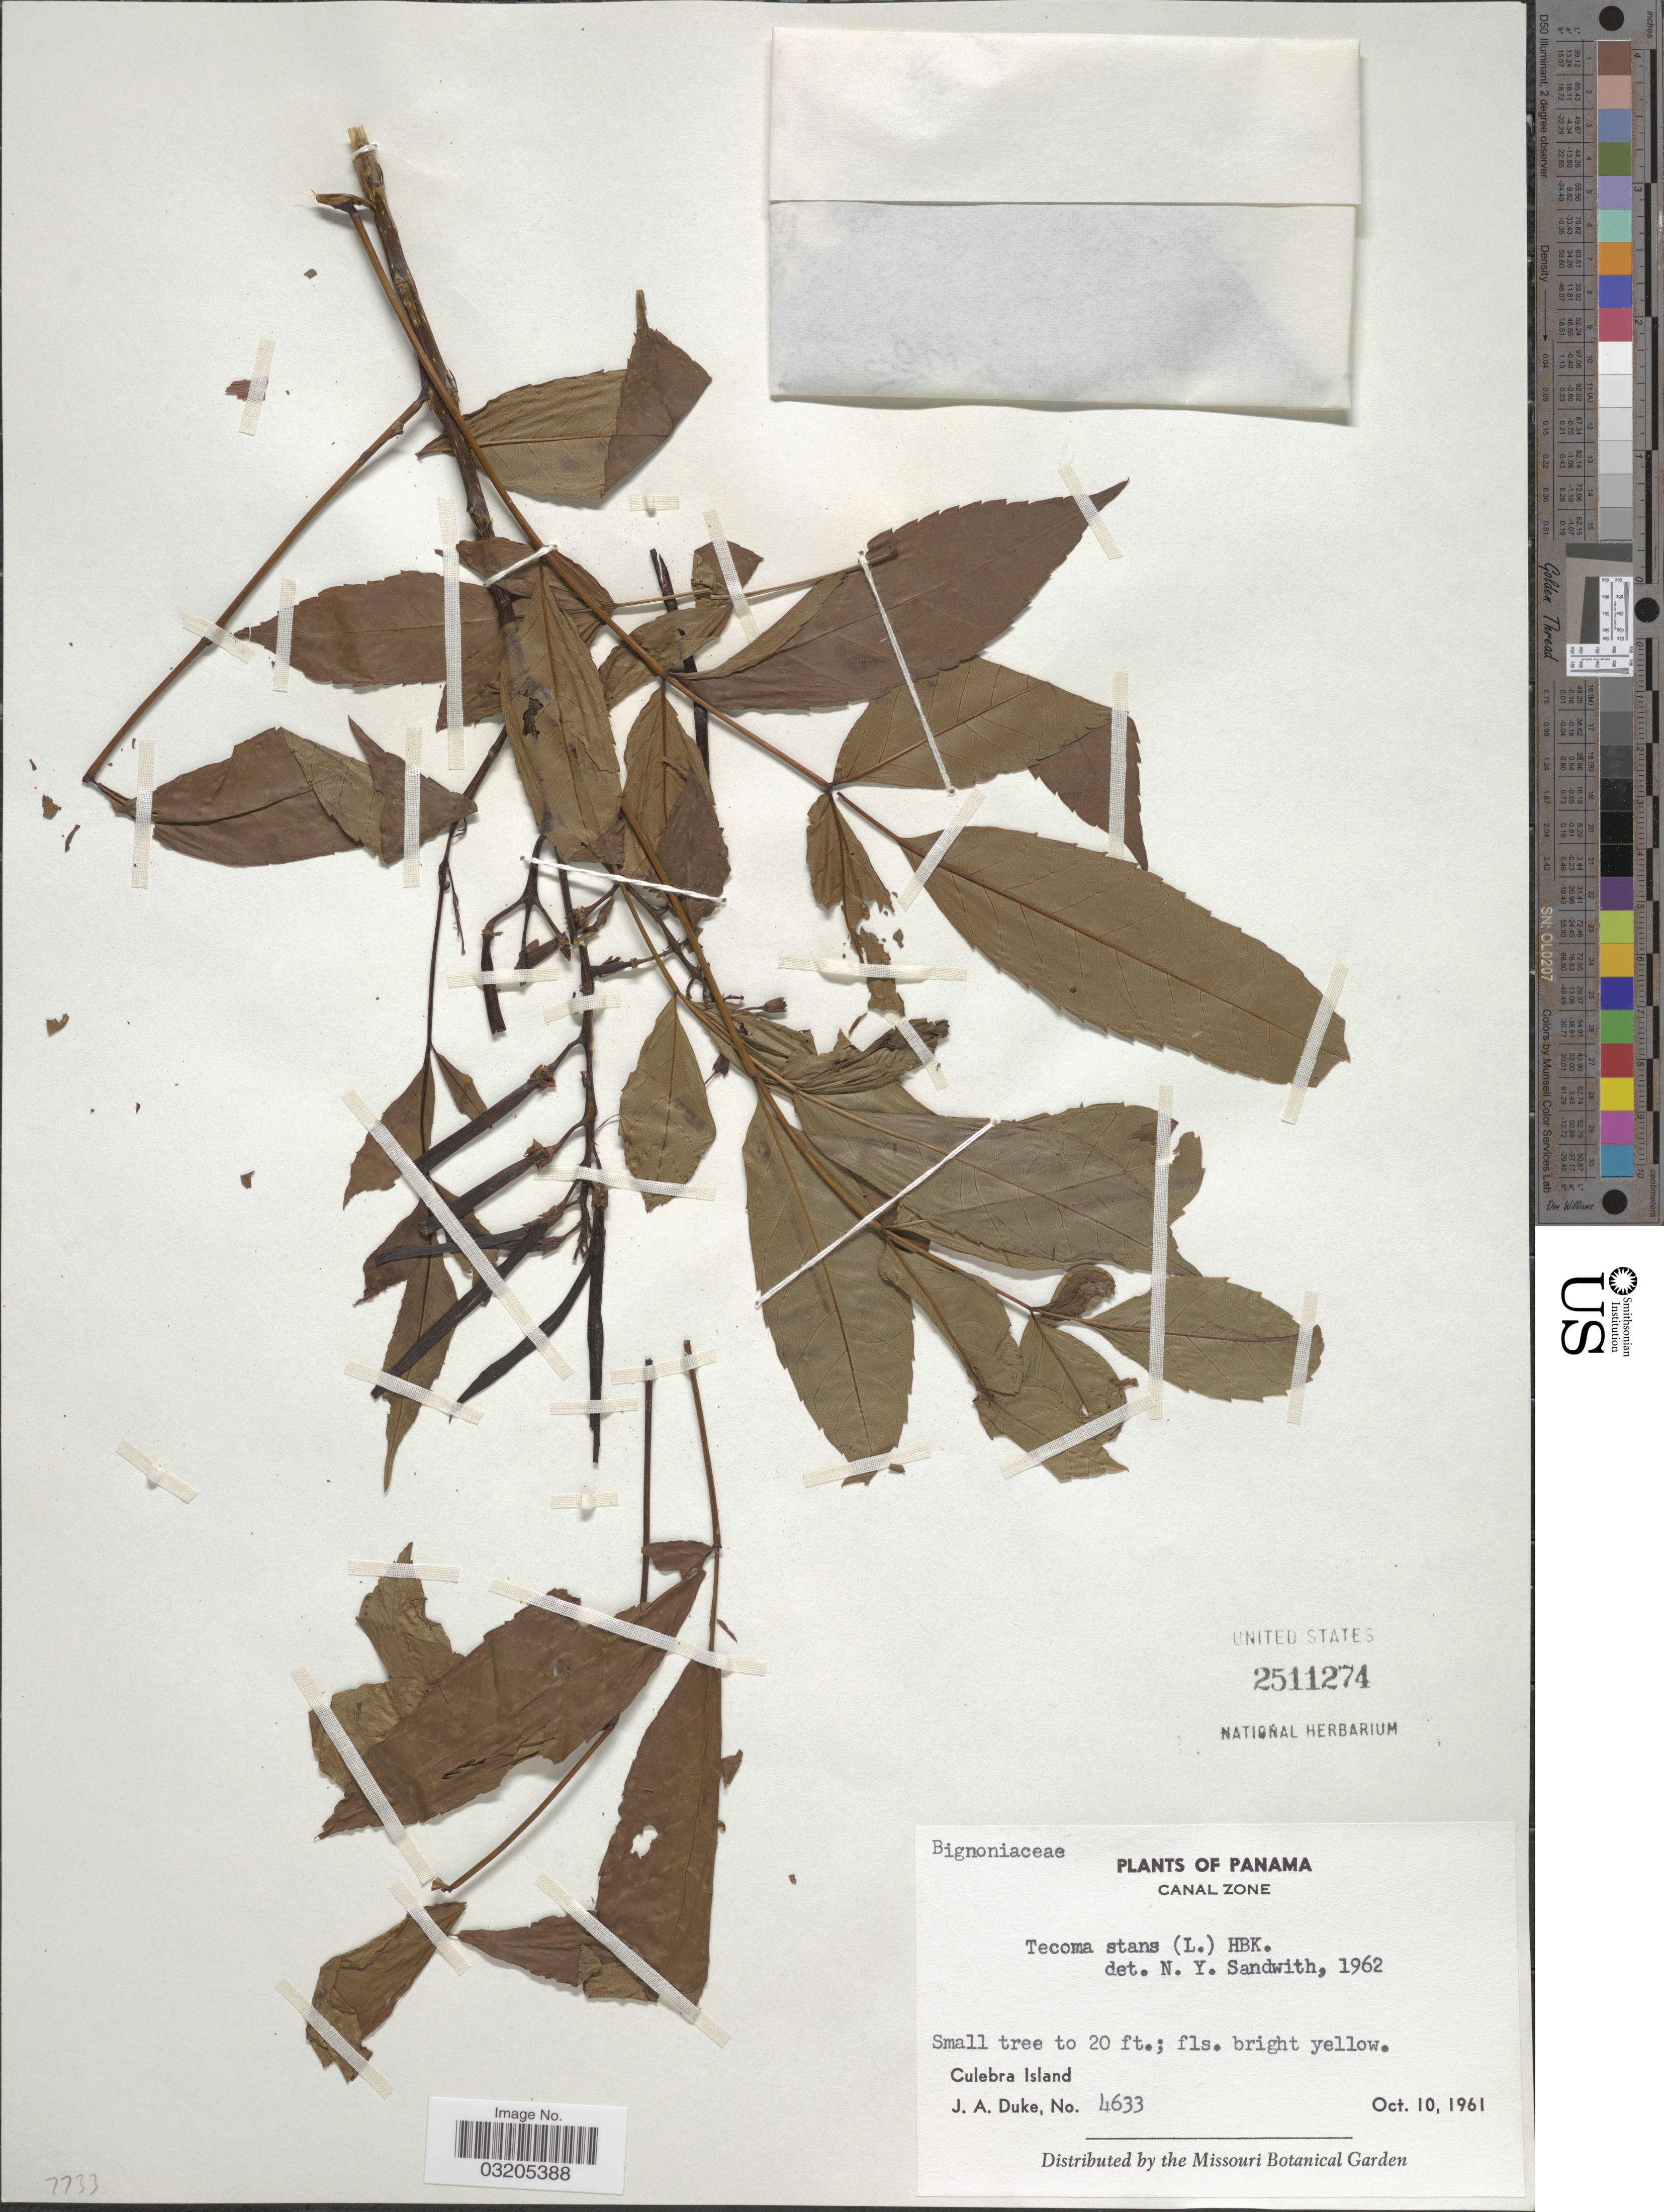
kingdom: Plantae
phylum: Tracheophyta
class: Magnoliopsida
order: Lamiales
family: Bignoniaceae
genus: Tecoma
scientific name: Tecoma stans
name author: (L.) Juss. ex Kunth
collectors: J. A. Duke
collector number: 4633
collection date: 1961-10-10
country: Panama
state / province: Colón / Panamá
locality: Canal Zone. Culebra Island.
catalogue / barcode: US 2511274